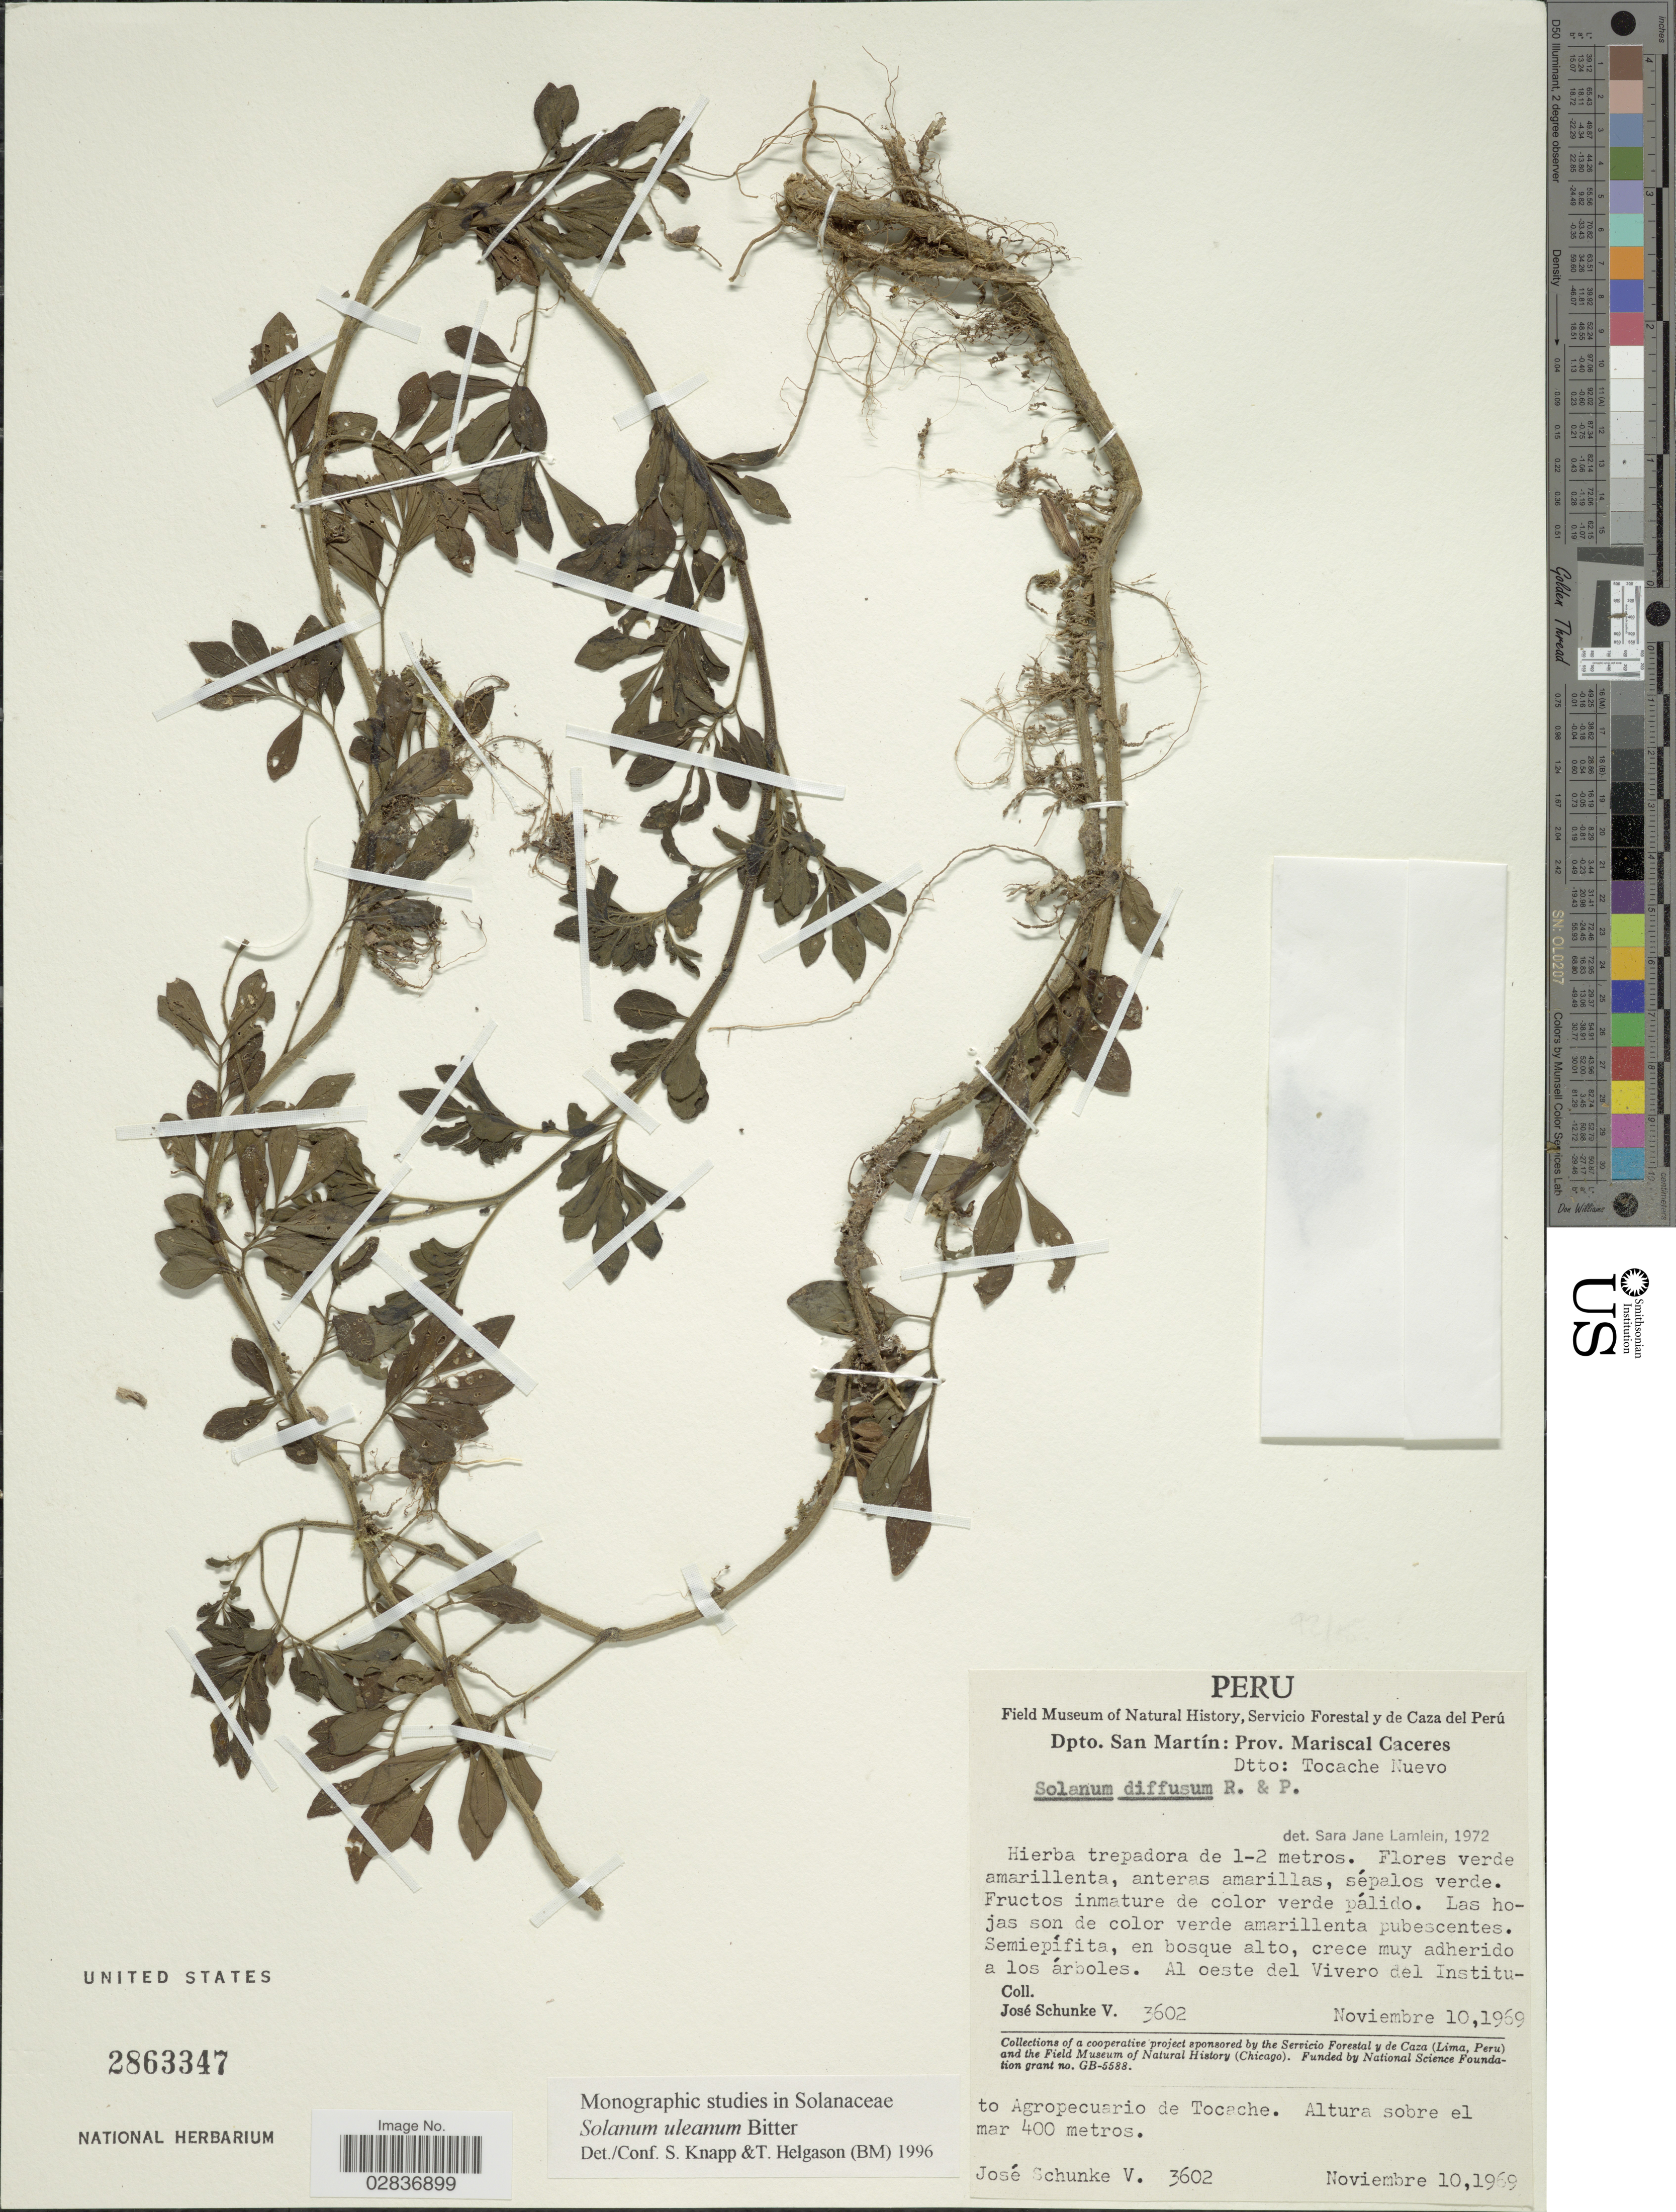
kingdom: Plantae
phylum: Tracheophyta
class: Magnoliopsida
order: Solanales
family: Solanaceae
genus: Solanum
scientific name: Solanum uleanum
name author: Bitter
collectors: J. Schunke Vigo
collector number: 3602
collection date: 1969-11-10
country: Peru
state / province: San Martín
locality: Dpto. San Martín: Prov. Mariscal Caceres, Dtto: Tocache Nuevo. Al oeste del Vivero del Instituto Agropecuario de Tocache.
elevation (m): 400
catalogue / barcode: US 2863347